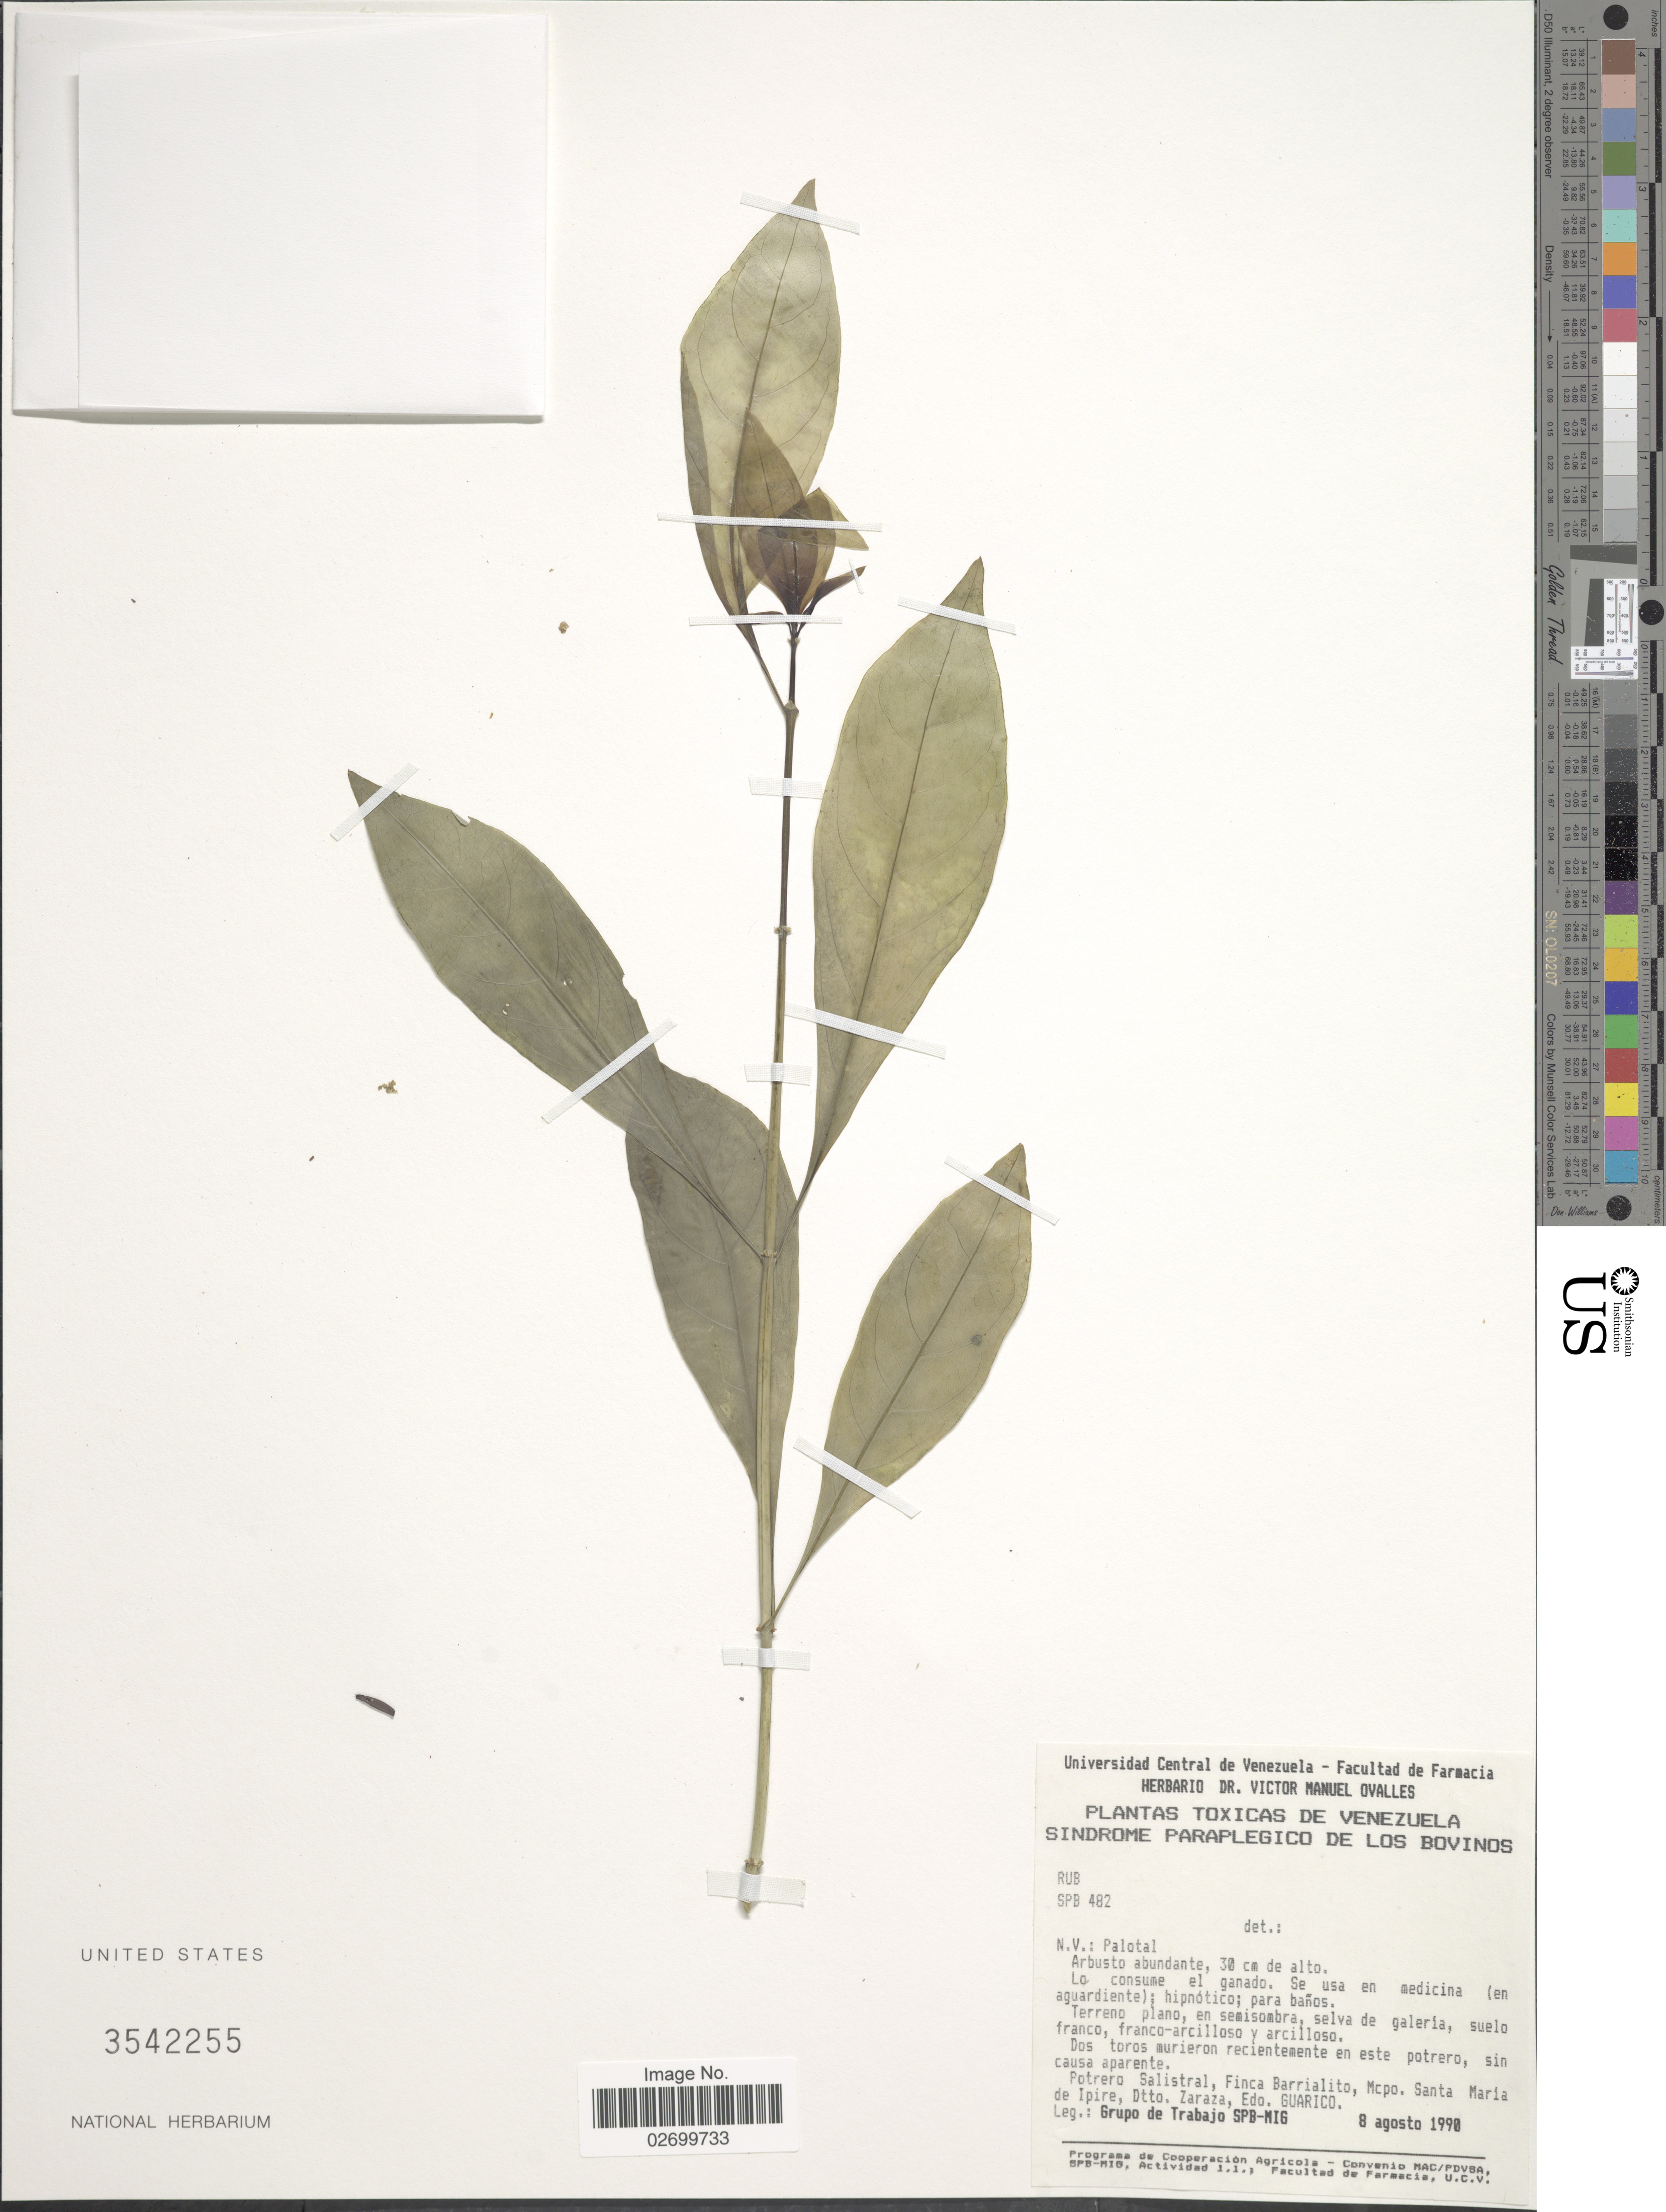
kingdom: Plantae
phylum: Tracheophyta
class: Magnoliopsida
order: Gentianales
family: Rubiaceae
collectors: Grupo de Trabajo SPB-MIG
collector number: SPB482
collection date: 1990-08-08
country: Venezuela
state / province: Guárico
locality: Sindrome paralegico de los Bovinos. Potrero Salistral, Finca Barrialito, Mcpo. Santa Maria de Ipire, Dtto. Zaraza.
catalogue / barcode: US 3542255